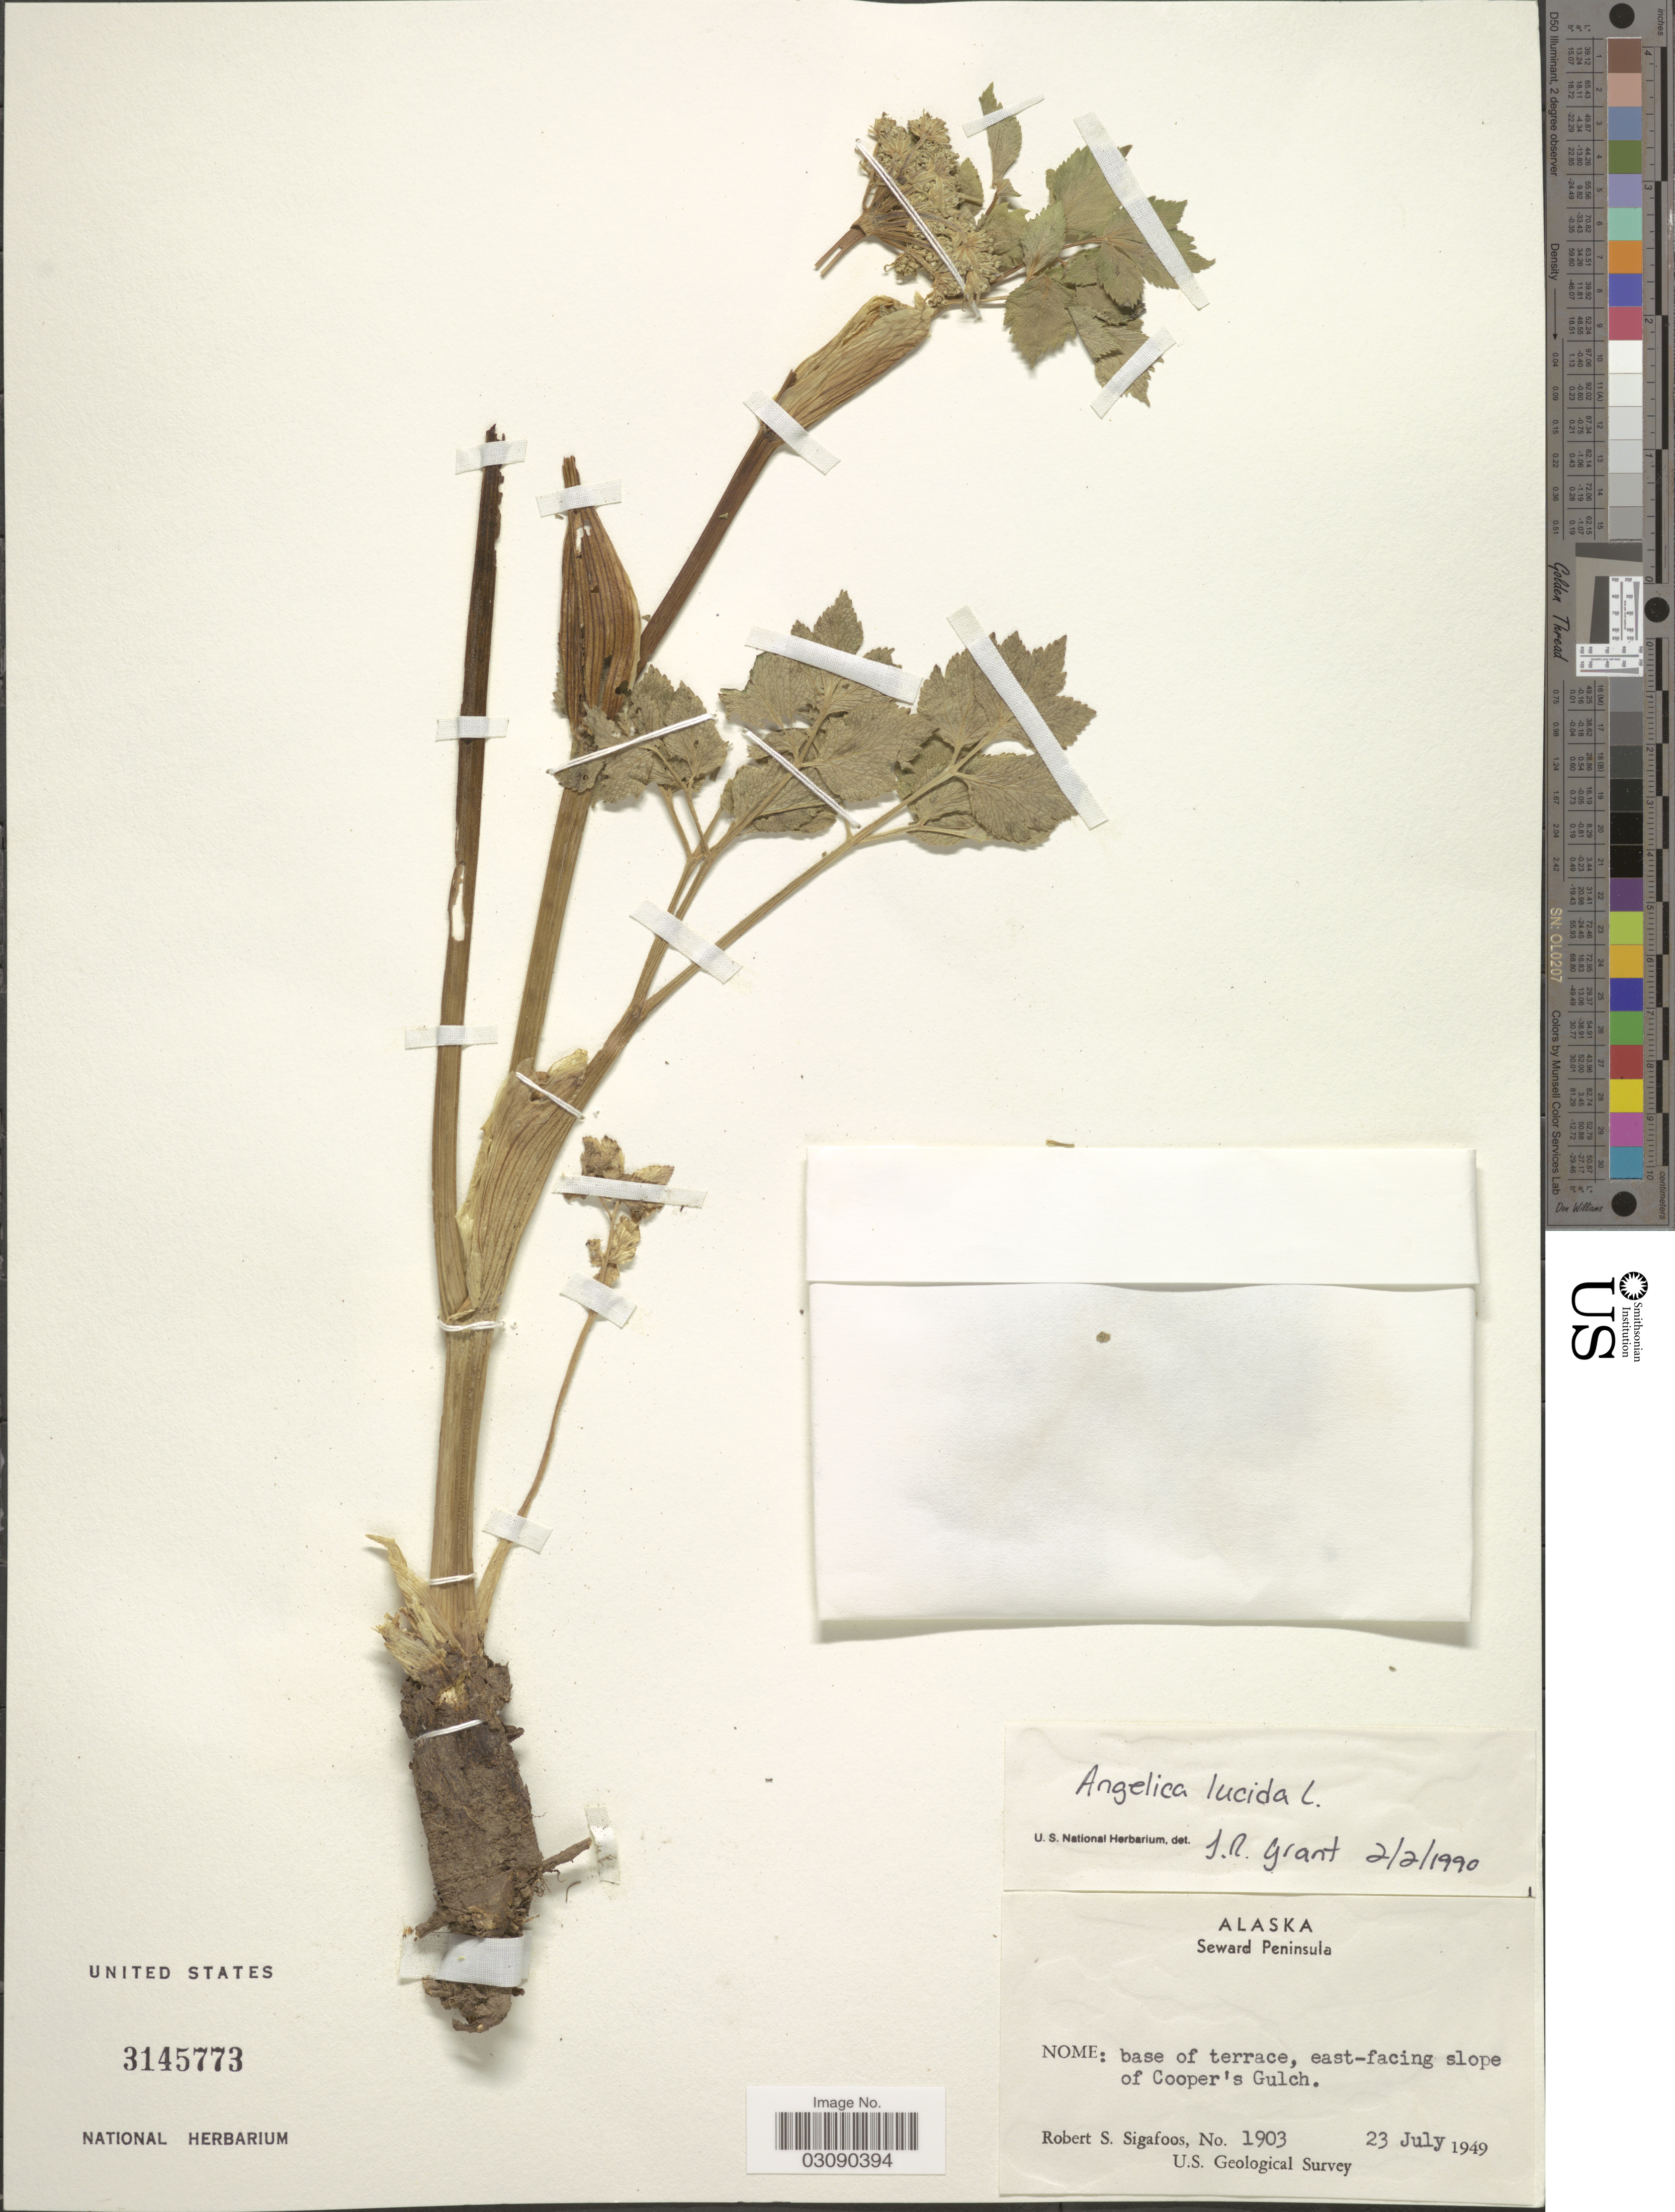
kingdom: Plantae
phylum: Tracheophyta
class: Magnoliopsida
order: Apiales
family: Apiaceae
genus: Angelica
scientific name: Angelica lucida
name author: L.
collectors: R. Sigafoos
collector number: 1903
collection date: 1949-07-23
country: United States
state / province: Alaska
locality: Seward Peninsula, Nome: base of terrace, east-facing slope of Cooper's Gulch.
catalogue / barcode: US 3145773